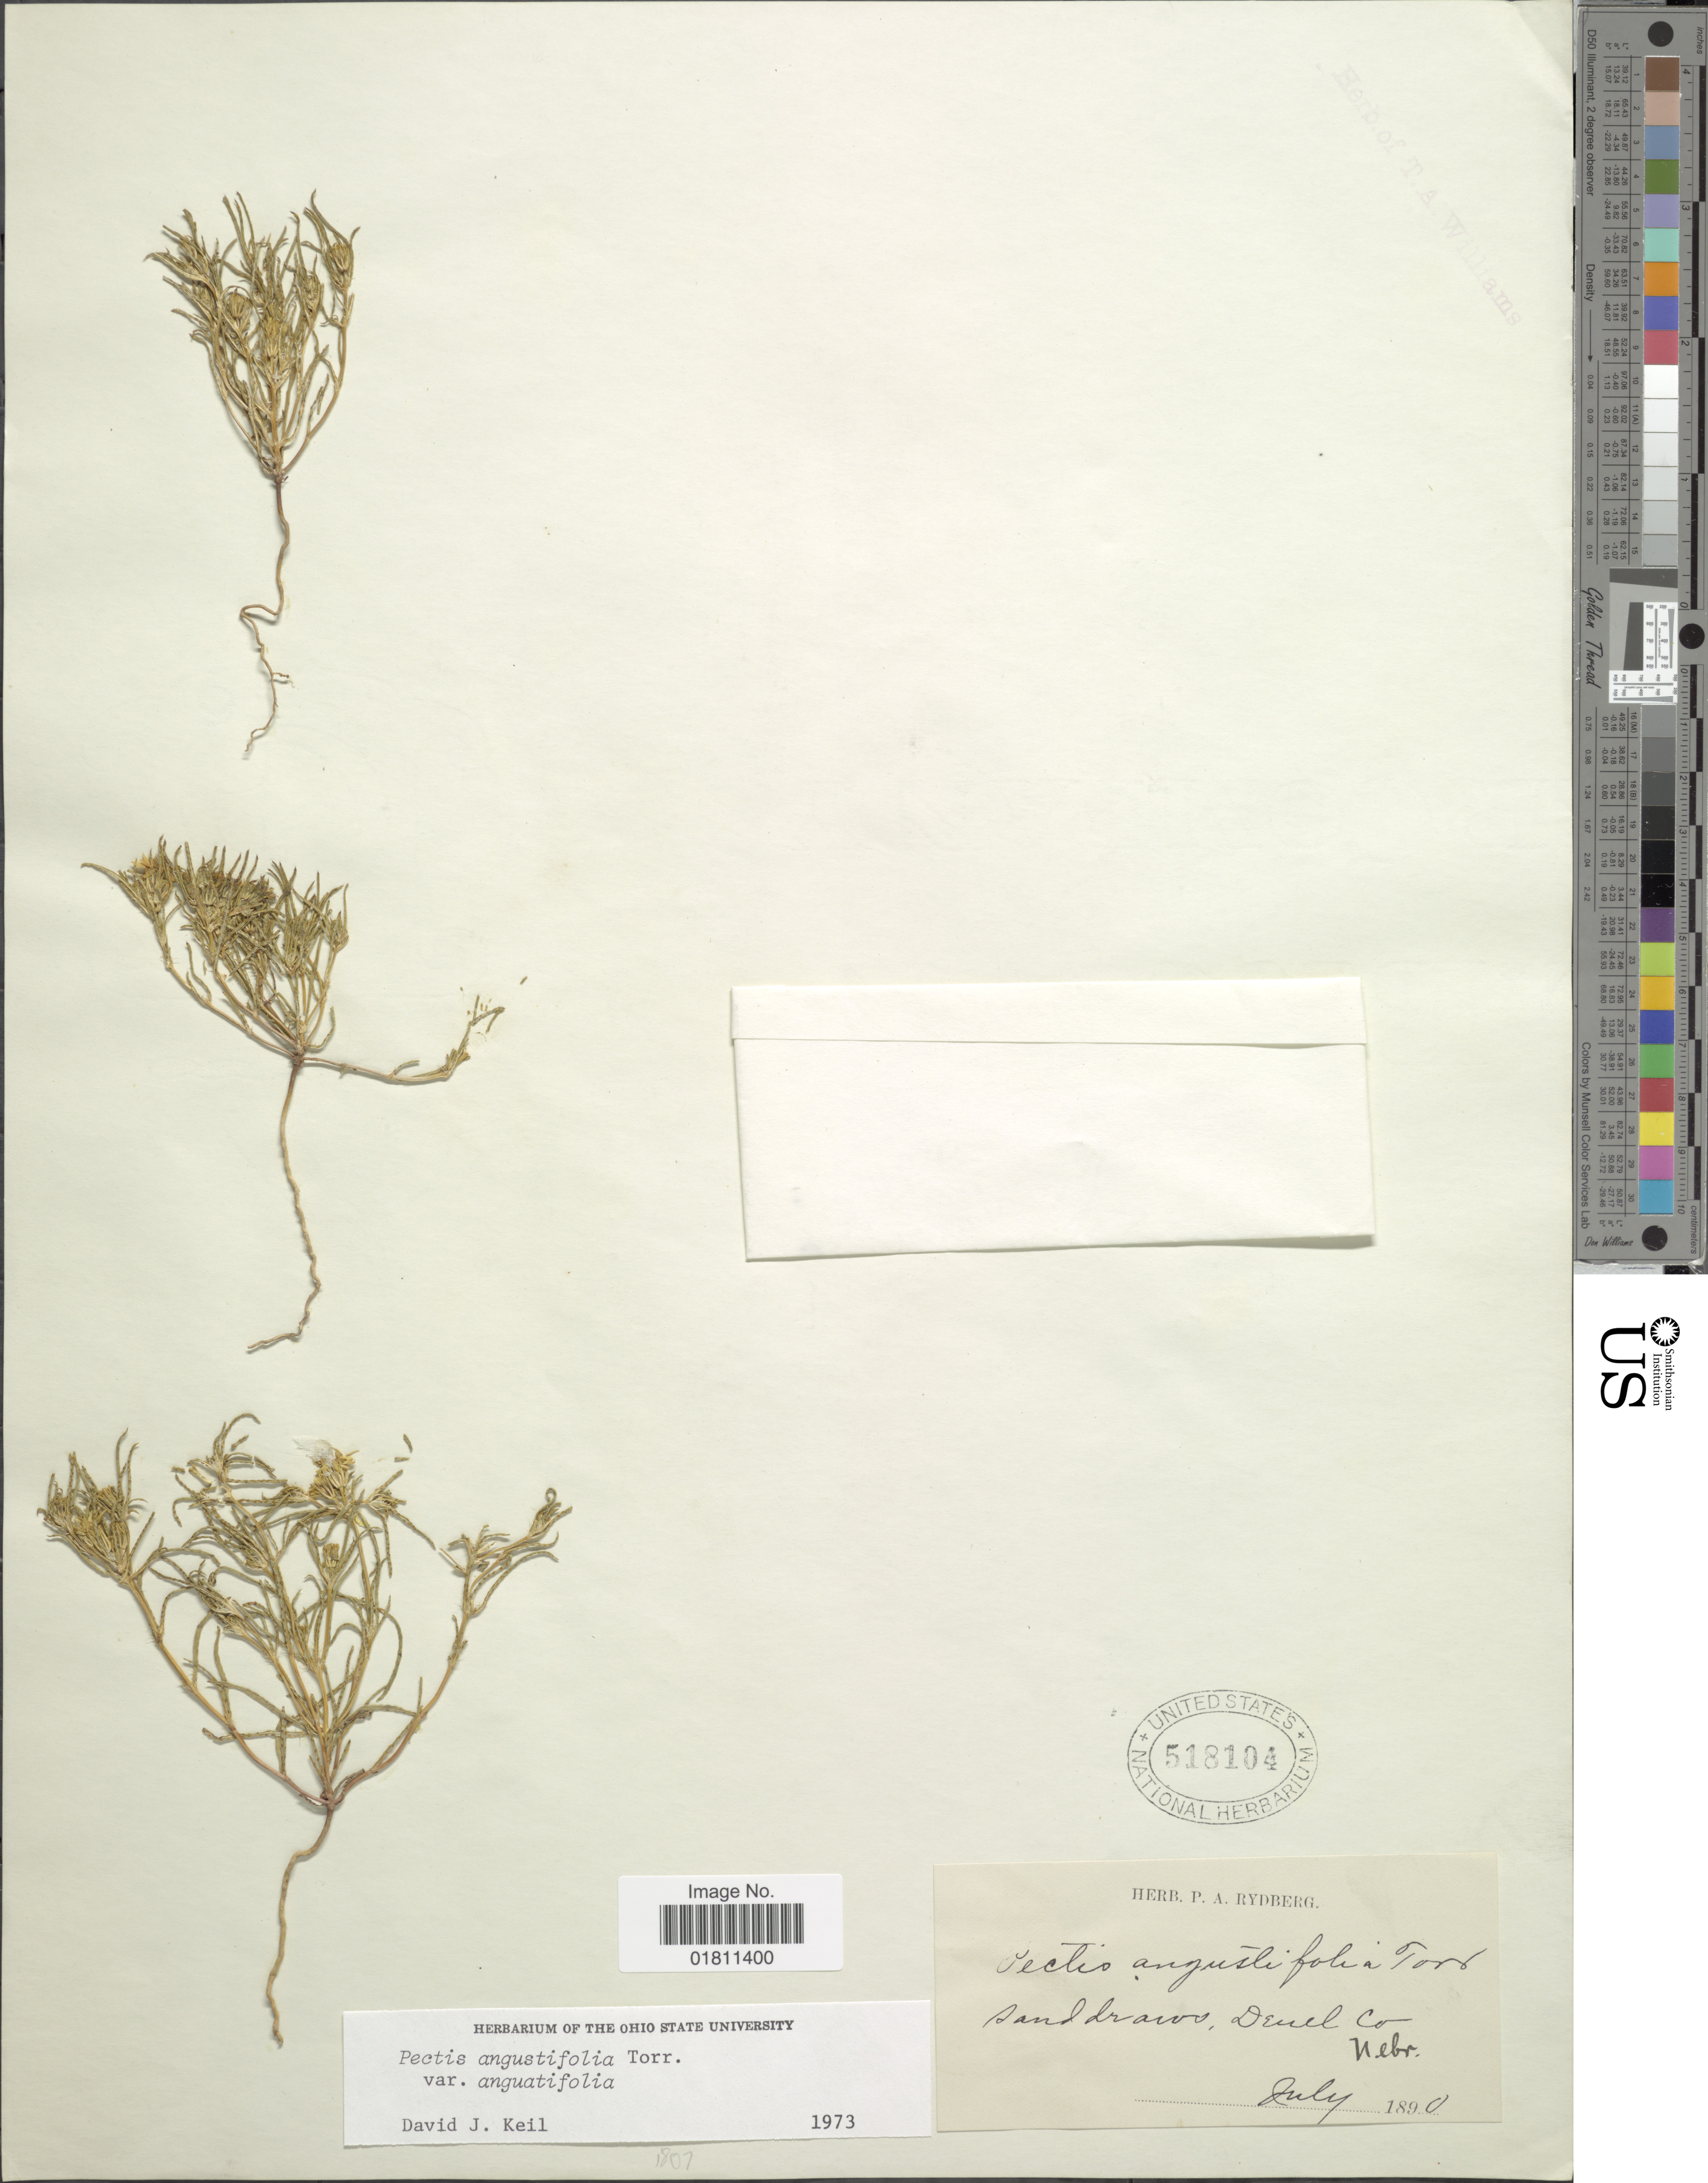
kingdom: Plantae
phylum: Tracheophyta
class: Magnoliopsida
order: Asterales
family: Asteraceae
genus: Pectis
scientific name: Pectis angustifolia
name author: Torr.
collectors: ex herb. P. A. Rydberg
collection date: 1890-07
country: United States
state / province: Nebraska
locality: Sanddraws, Deuel Co.Nebr.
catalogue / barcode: US 518104